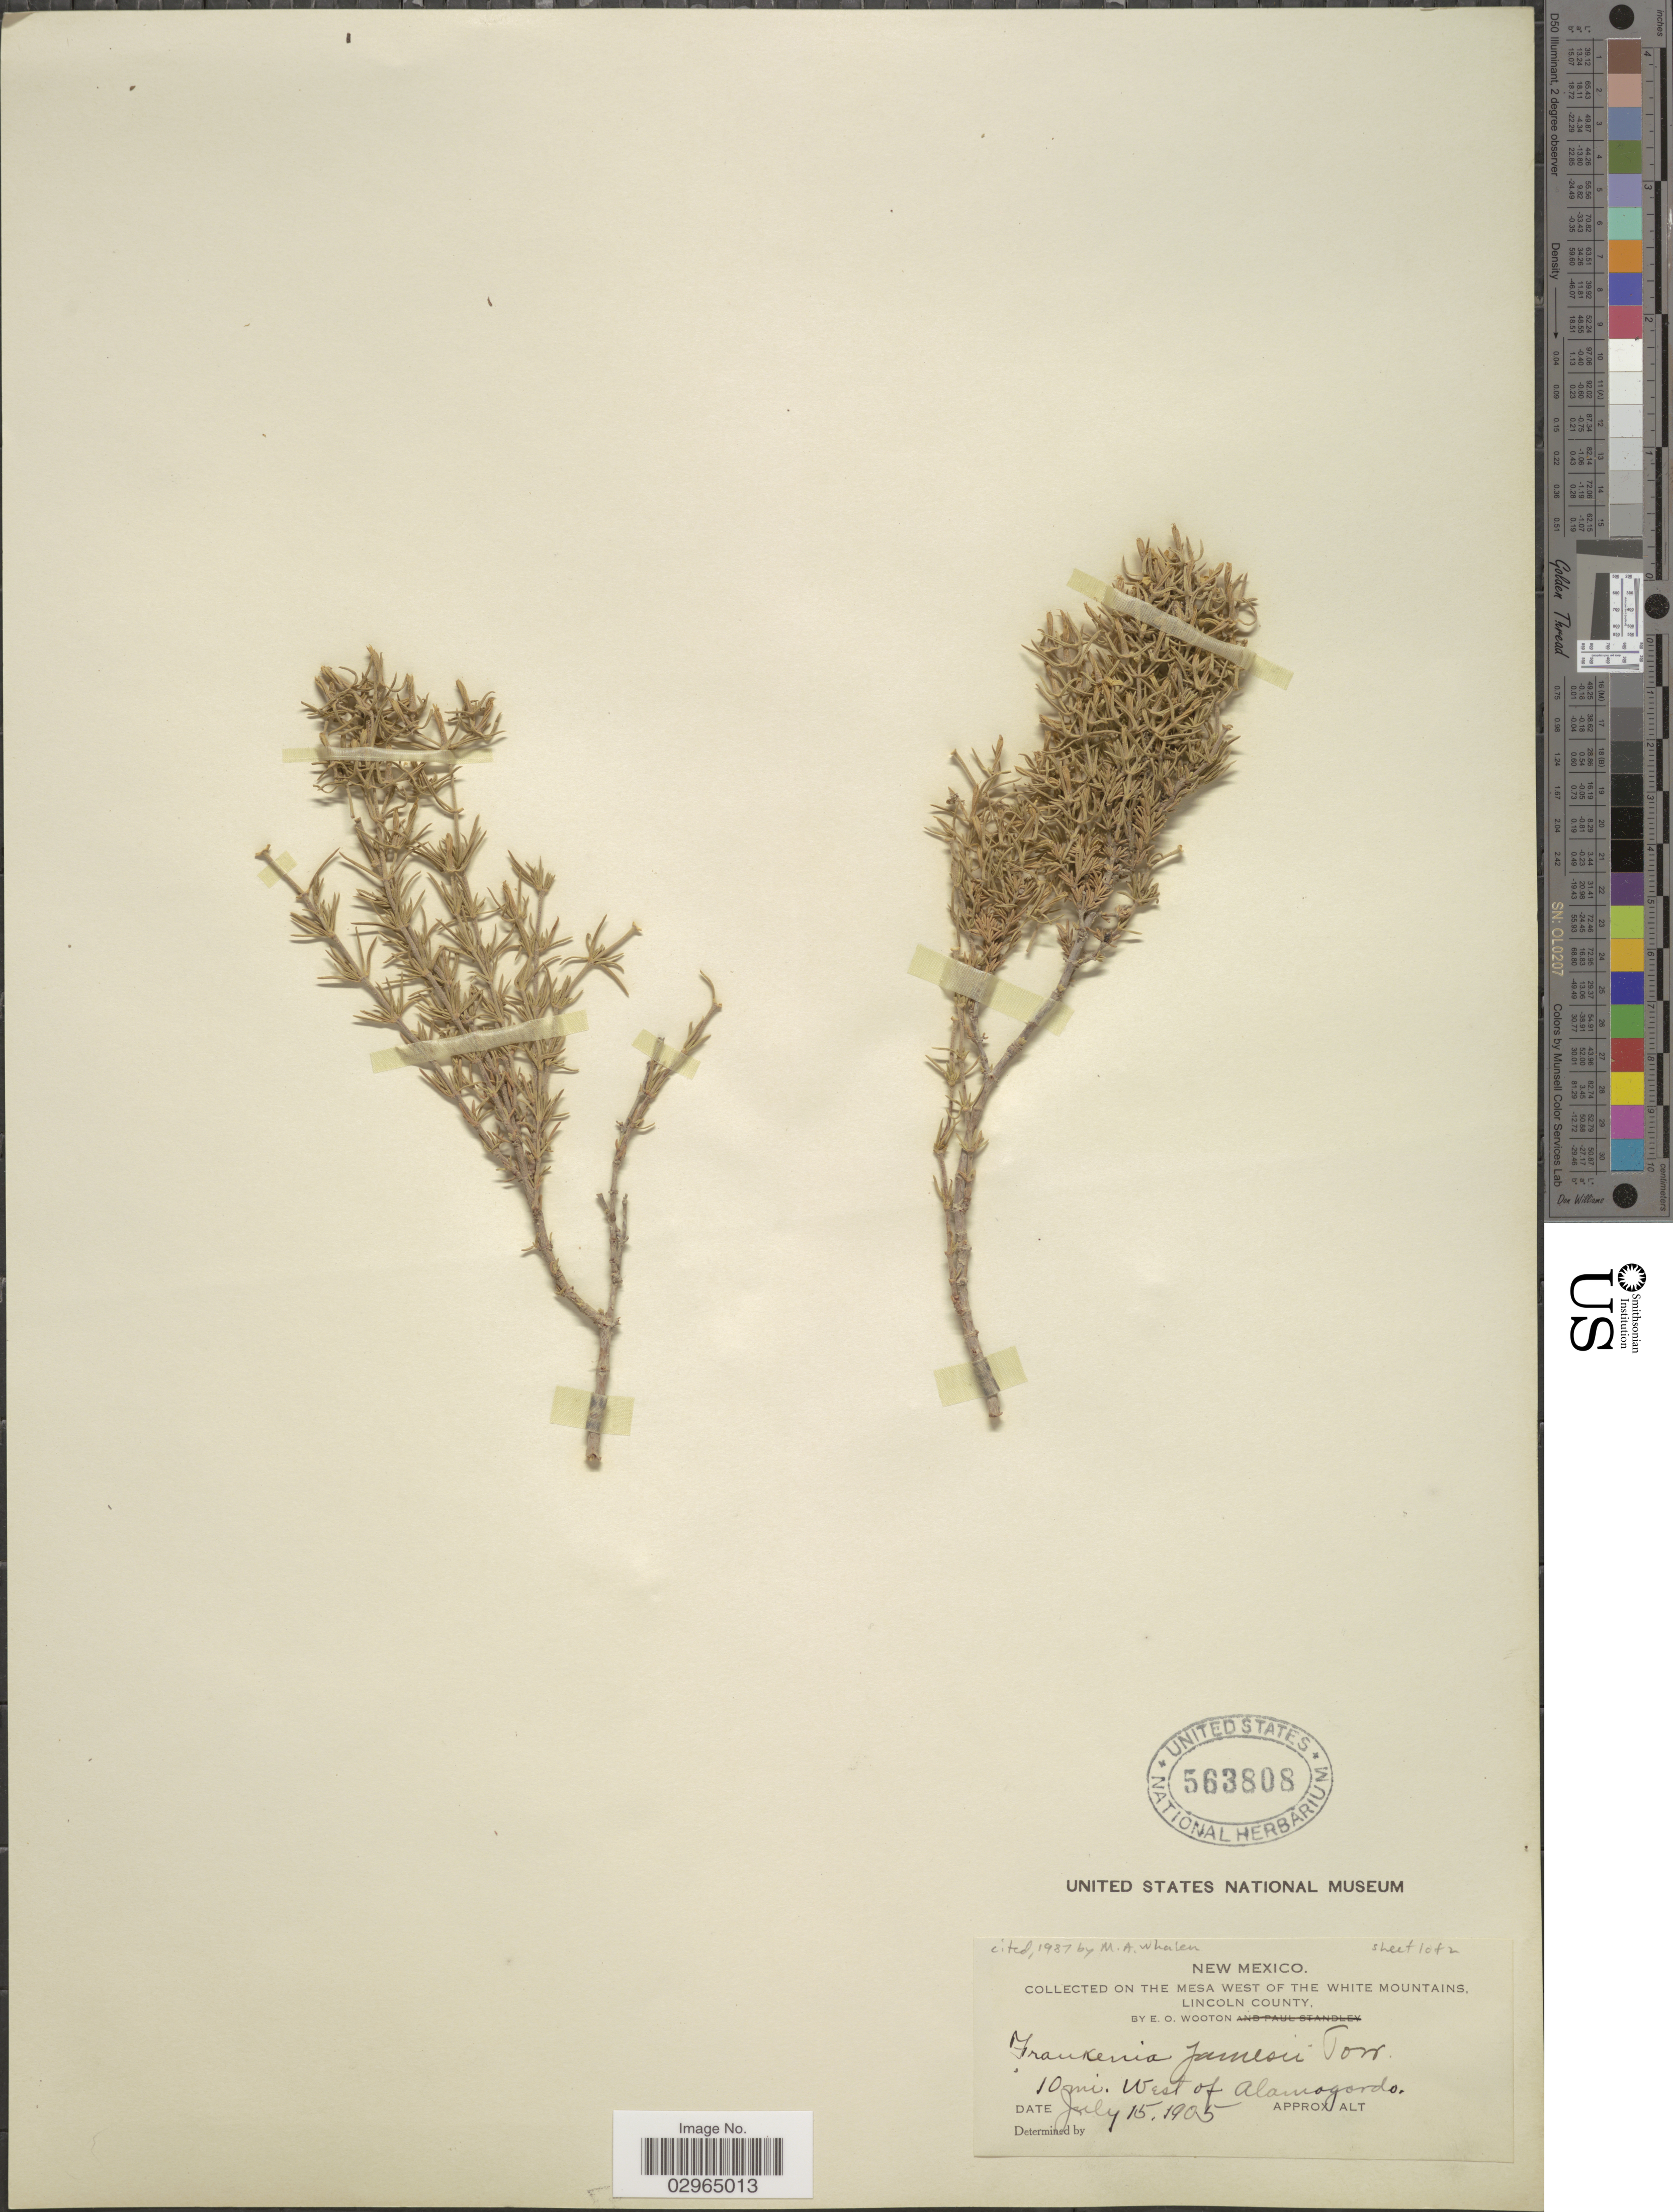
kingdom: Plantae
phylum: Tracheophyta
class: Magnoliopsida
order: Caryophyllales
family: Frankeniaceae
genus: Frankenia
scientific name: Frankenia jamesii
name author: Torr.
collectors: E. O. Wooton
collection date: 1905-07-15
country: United States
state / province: New Mexico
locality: On the Mesa West of the White Mountain, Lincoln County. 10 mi. West of Alamogordo.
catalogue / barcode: US 563808